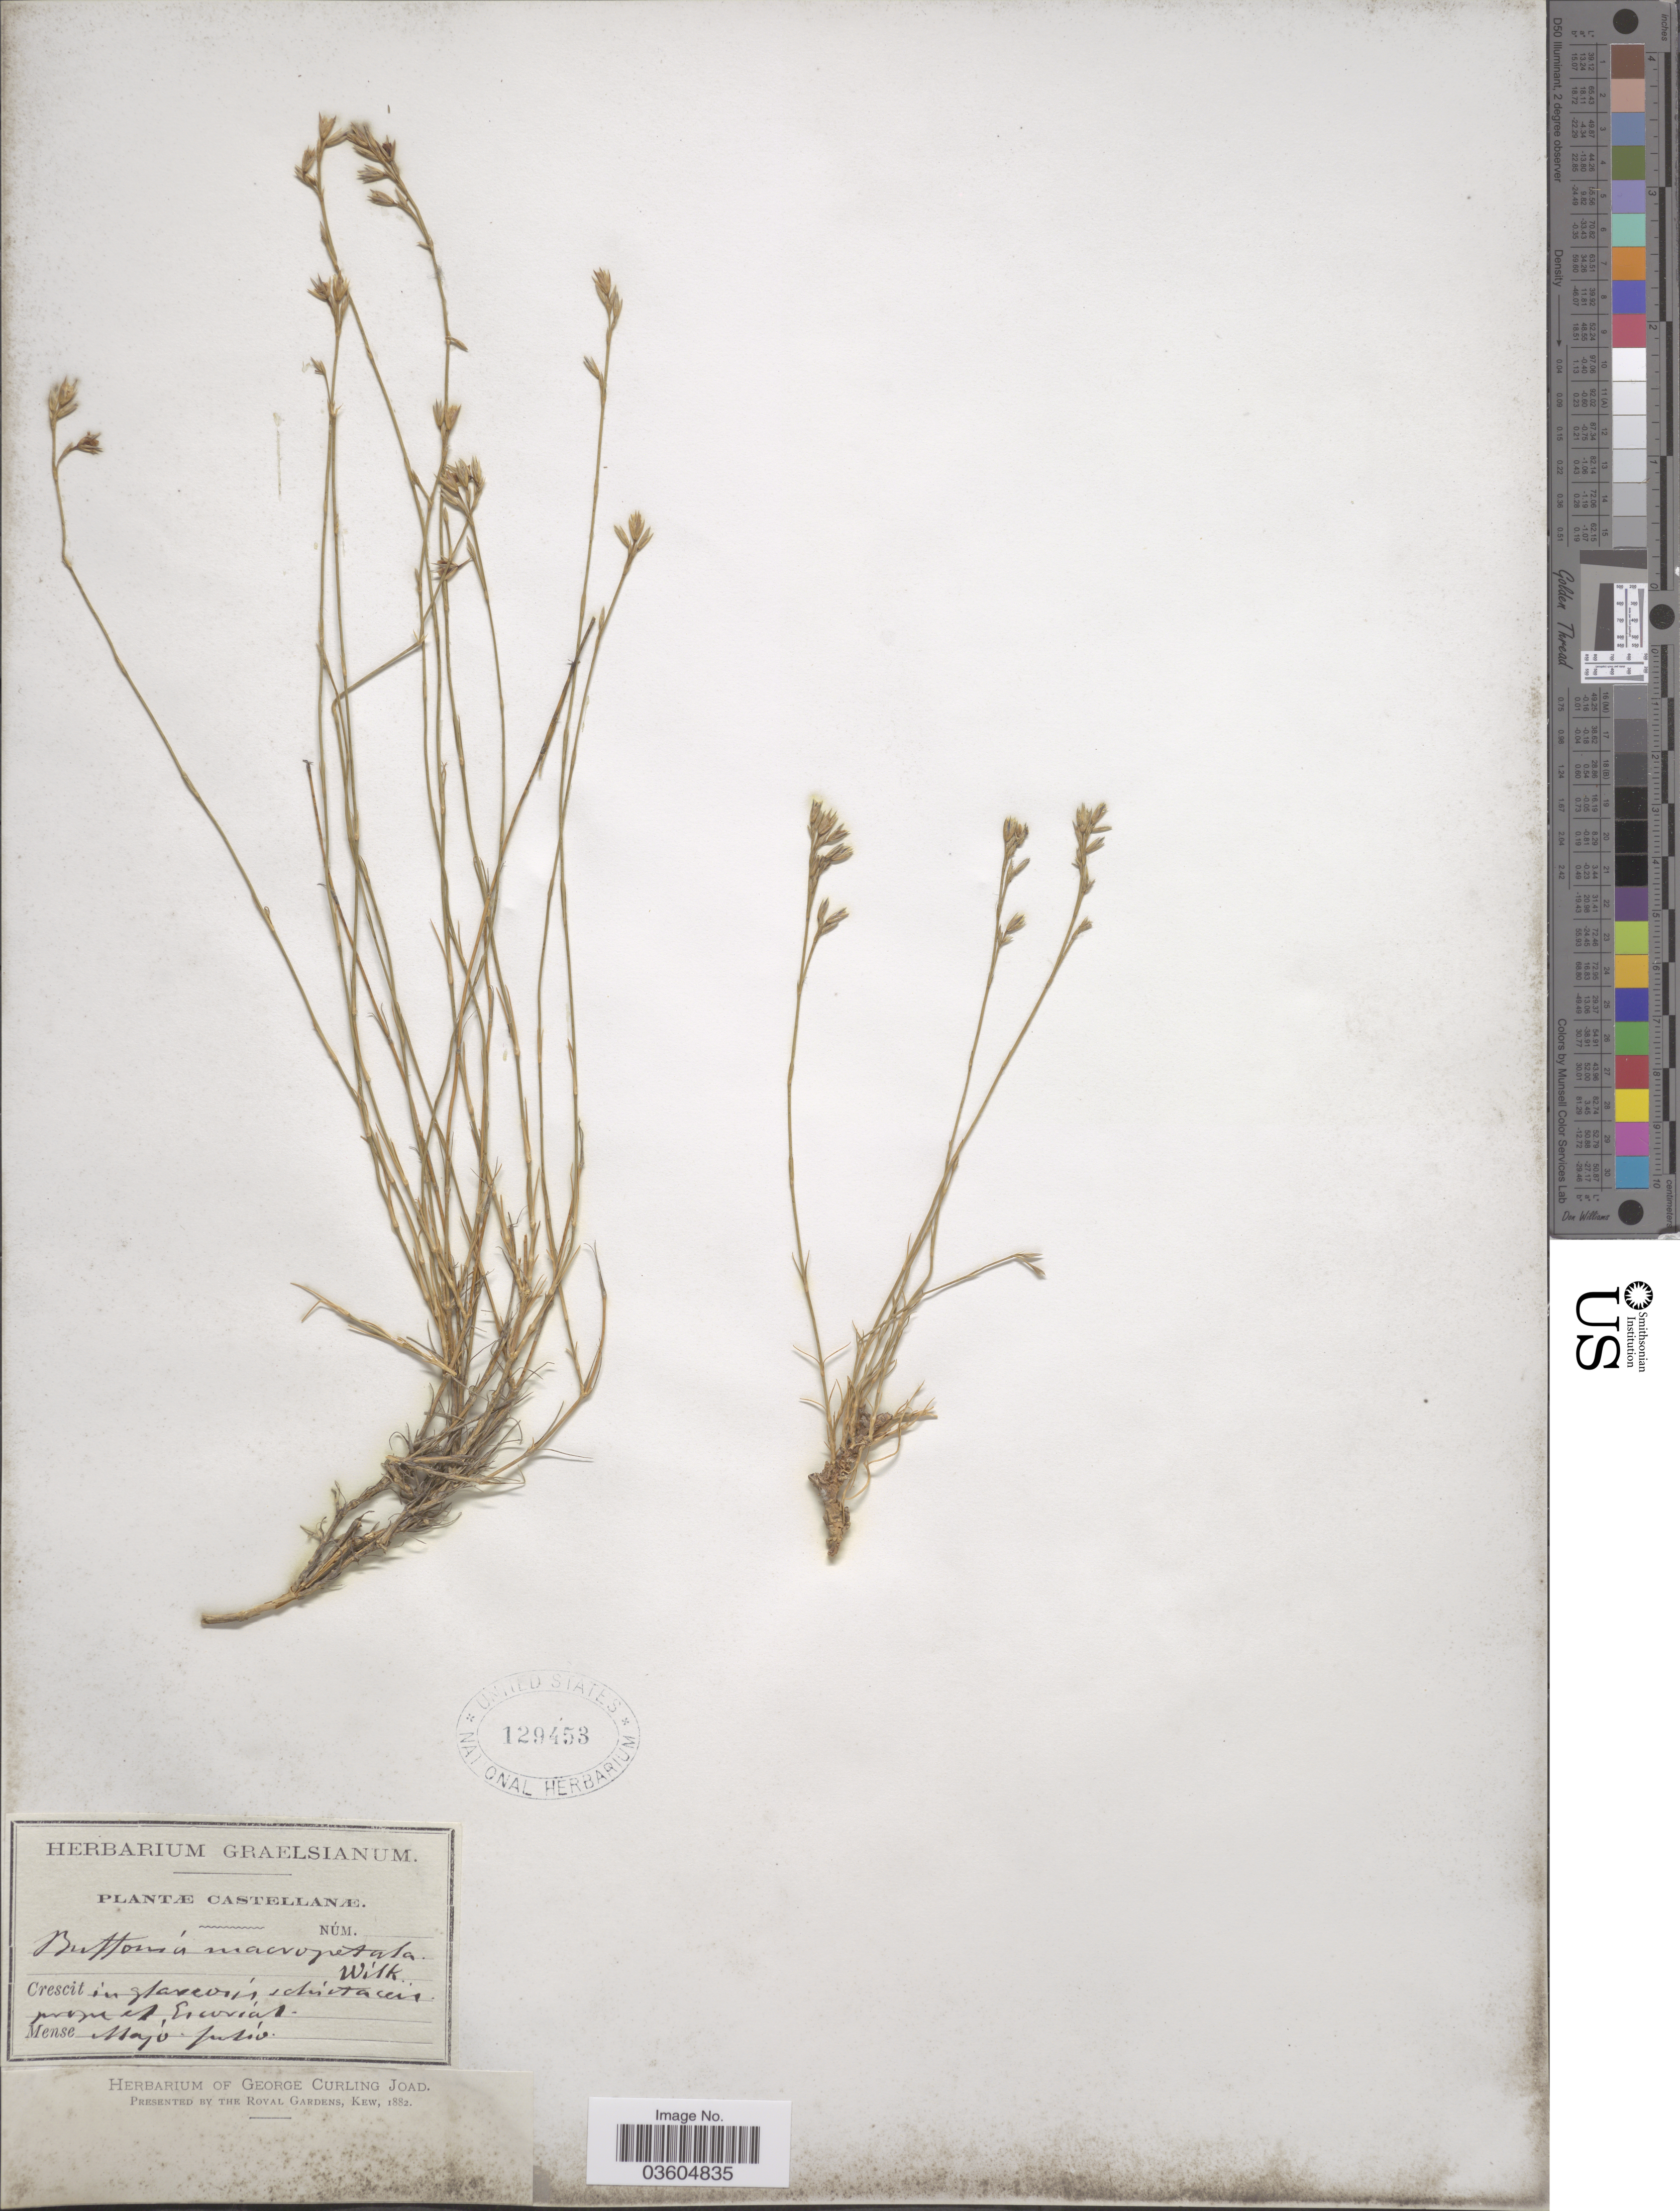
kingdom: Plantae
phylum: Tracheophyta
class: Magnoliopsida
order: Caryophyllales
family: Caryophyllaceae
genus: Bufonia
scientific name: Bufonia macropetala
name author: Willk.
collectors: ex Herb. Graelsianum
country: Spain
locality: Castellanæ. prope el Escorial.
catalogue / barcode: US 129453